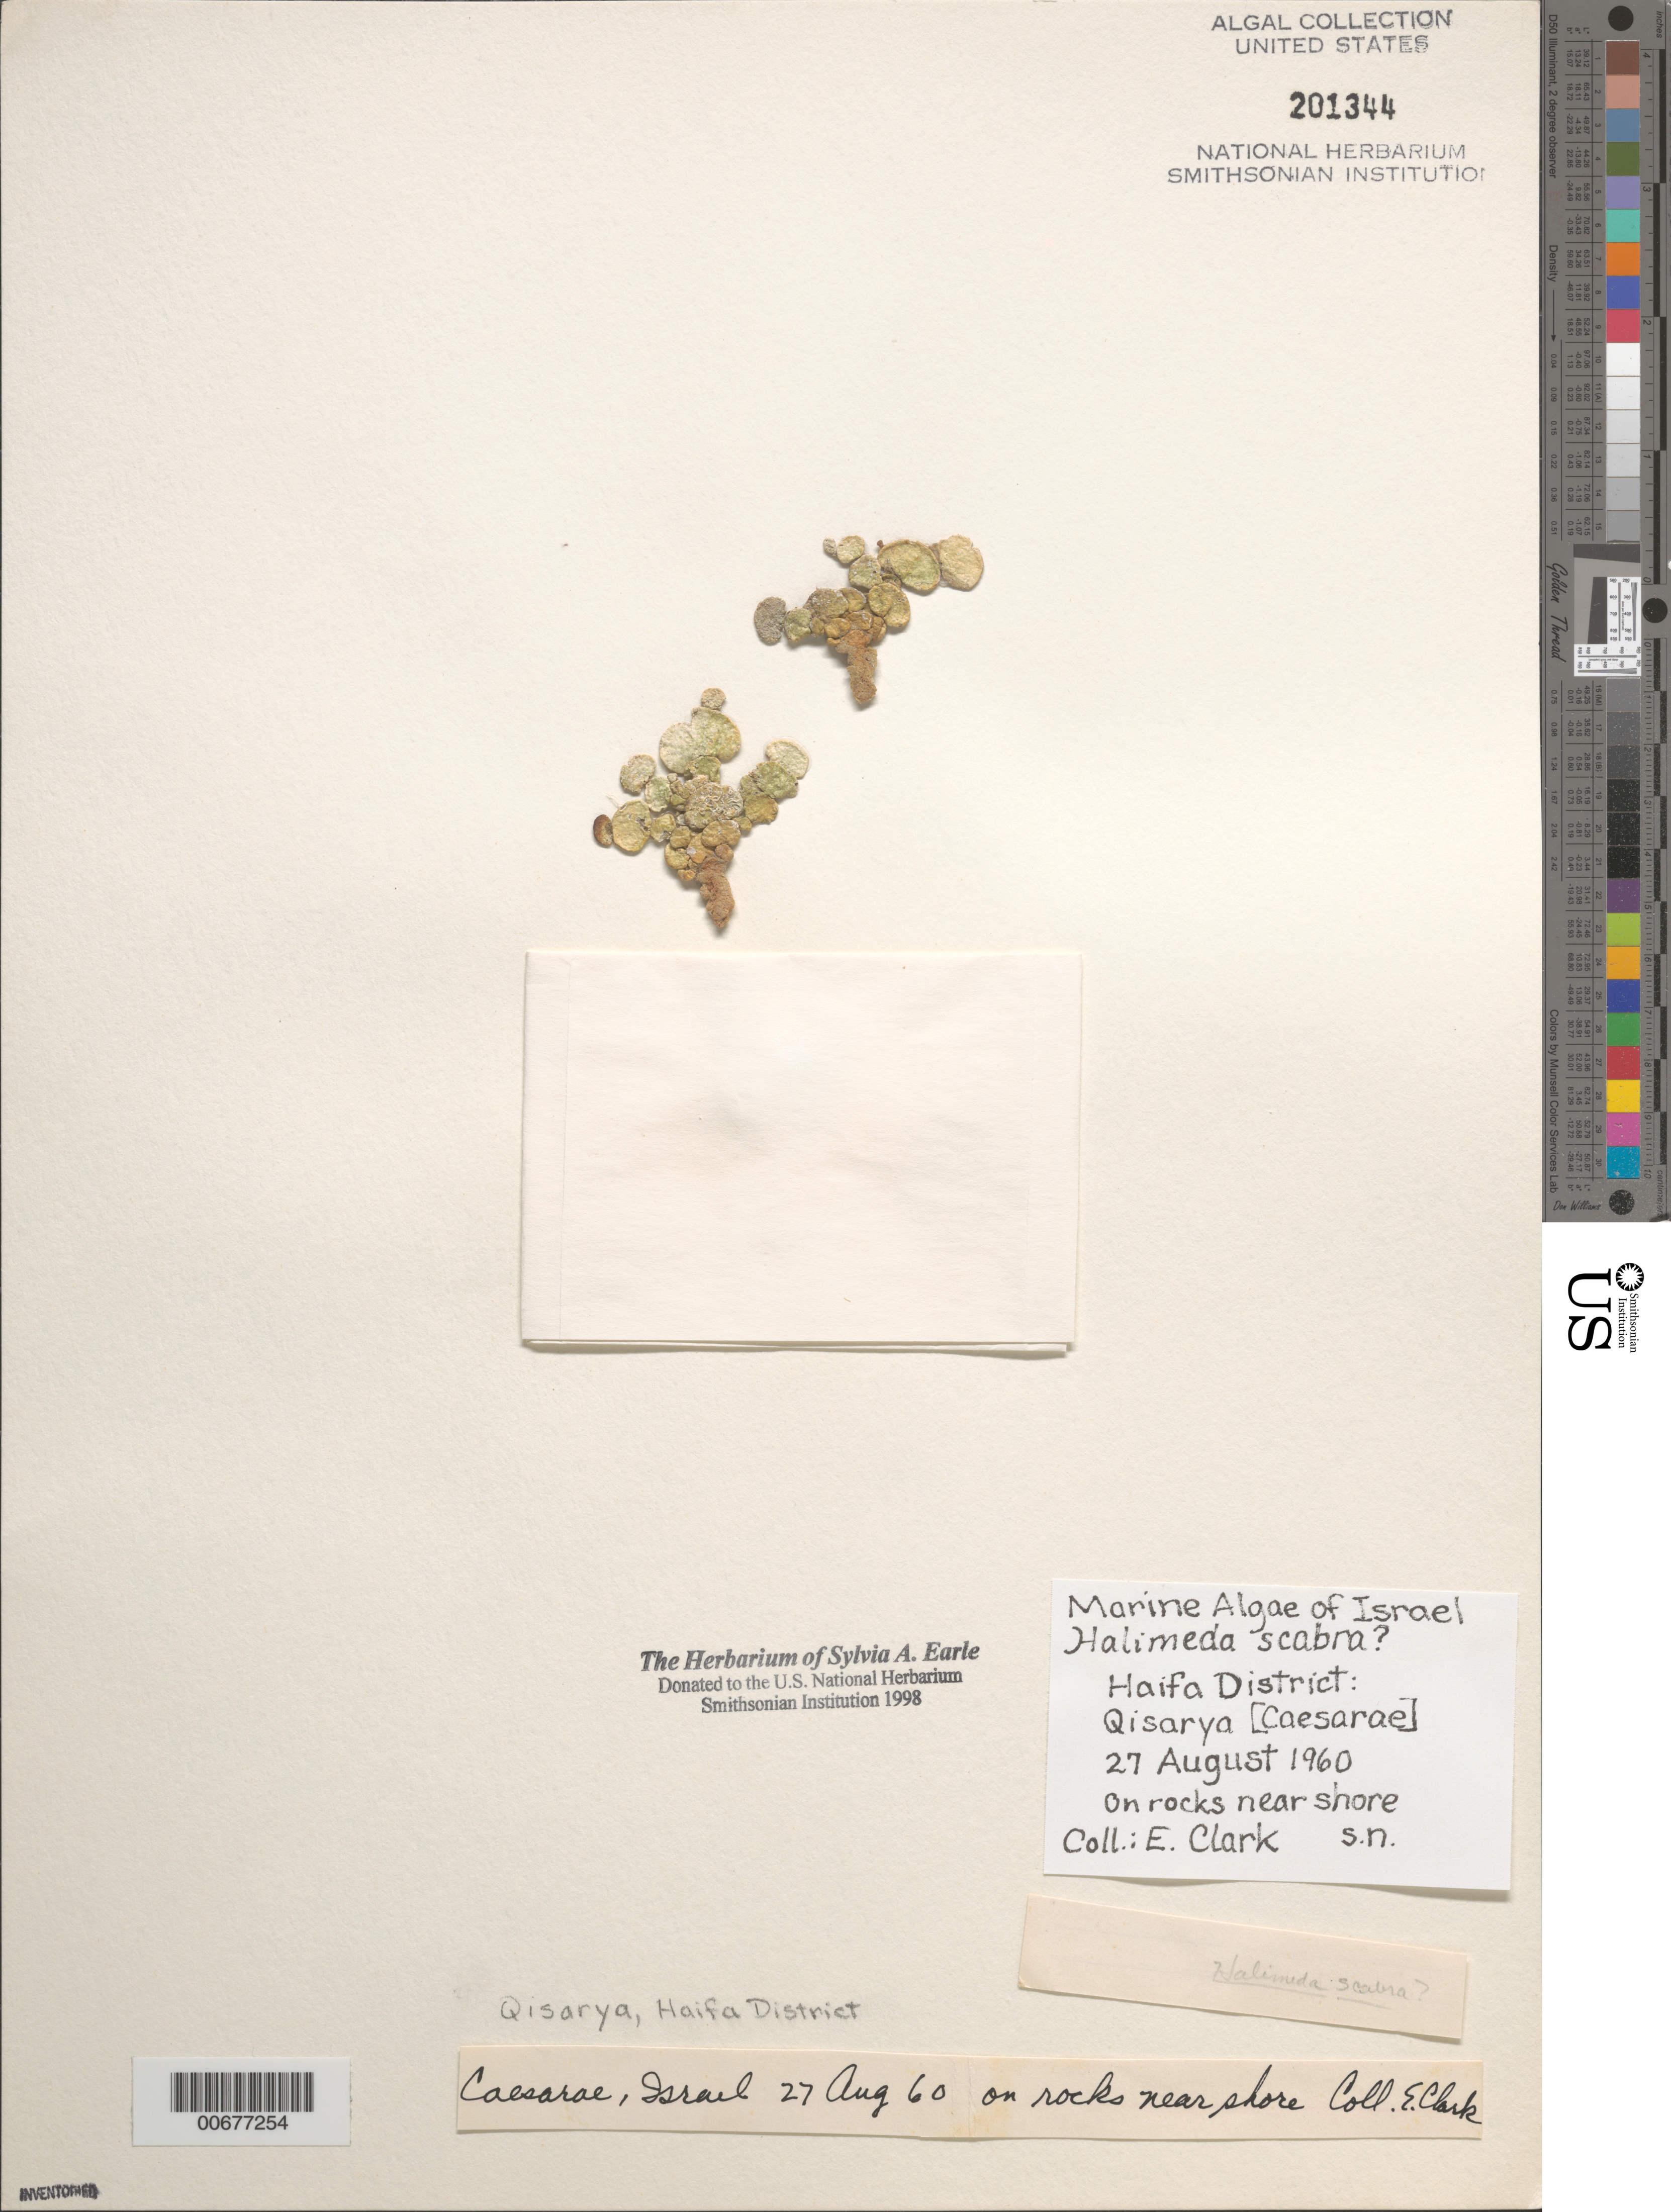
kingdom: Plantae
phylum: Chlorophyta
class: Ulvophyceae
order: Bryopsidales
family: Halimedaceae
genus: Halimeda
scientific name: Halimeda scabra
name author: M. Howe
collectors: E. Clark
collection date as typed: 27 Aug 1960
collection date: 1960-08-27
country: Israel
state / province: Haifa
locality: Qisarya (Caesarea)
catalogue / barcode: US 201344